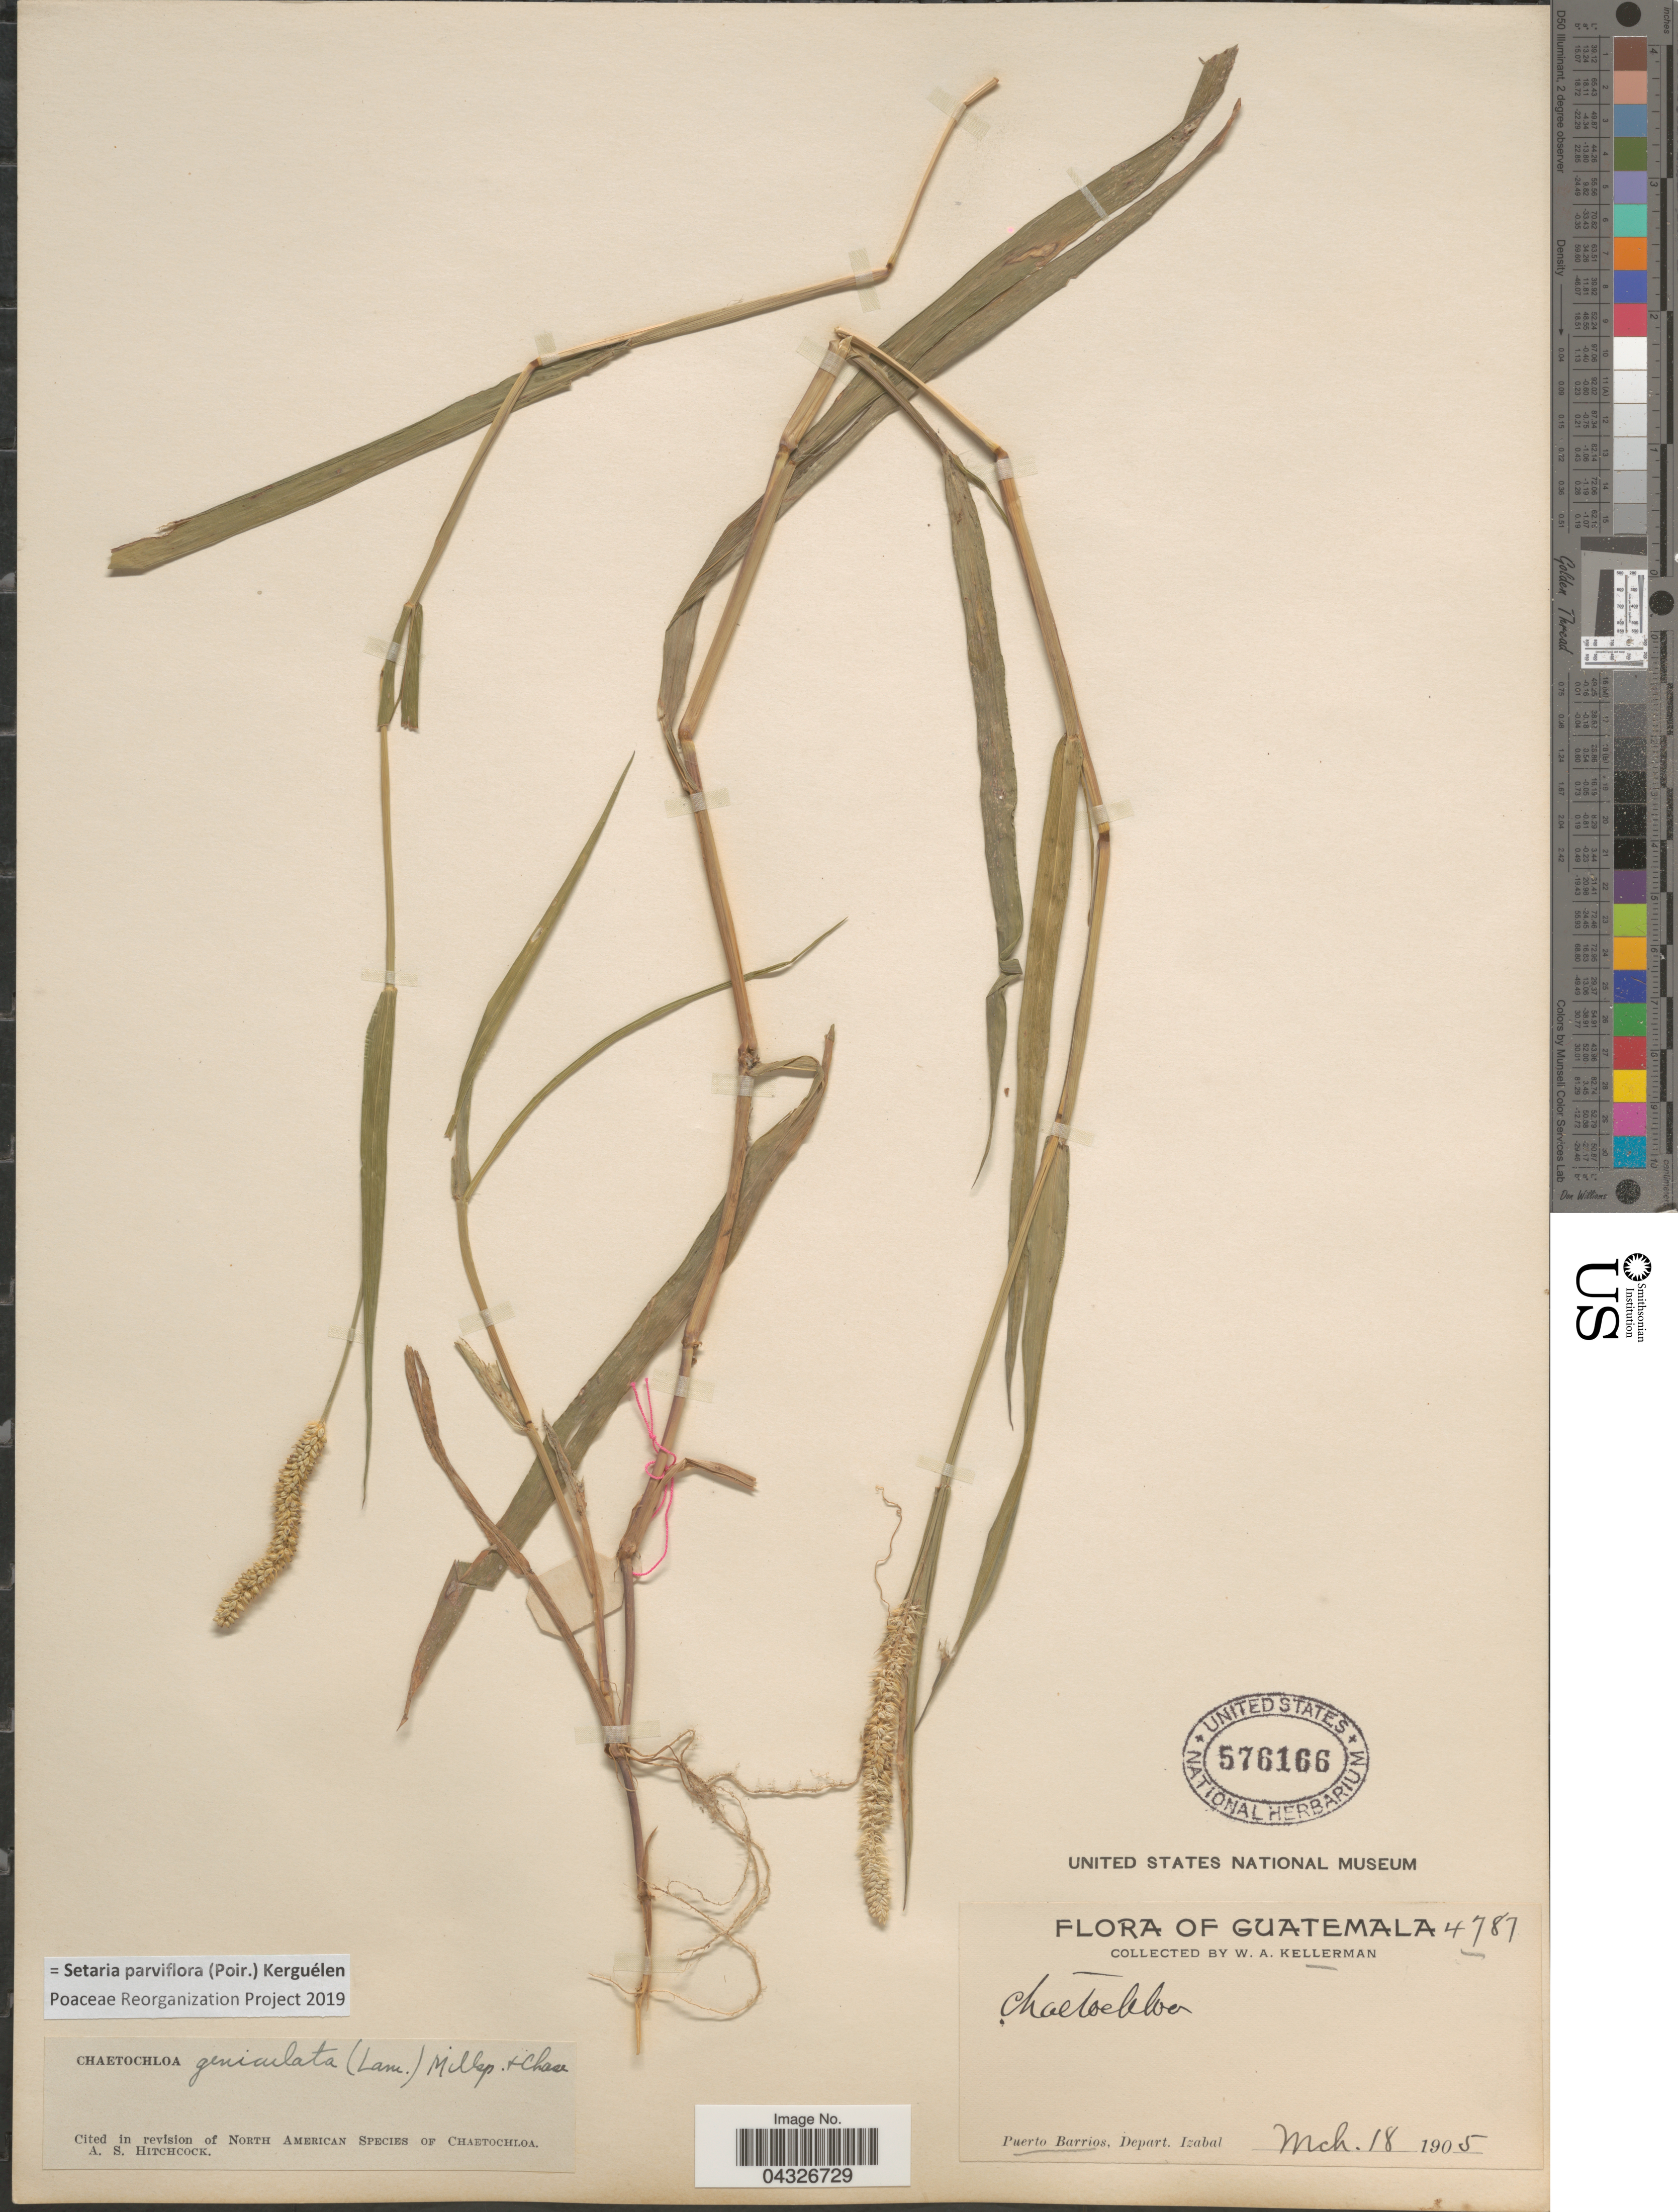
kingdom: Plantae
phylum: Tracheophyta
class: Liliopsida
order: Poales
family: Poaceae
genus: Setaria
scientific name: Setaria parviflora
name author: (Poir.) Kerguélen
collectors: W. Kellerman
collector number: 4787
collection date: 1905-03-18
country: Guatemala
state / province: Izabal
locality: Puerto Barrios, Depart. Izabal.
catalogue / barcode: US 576166